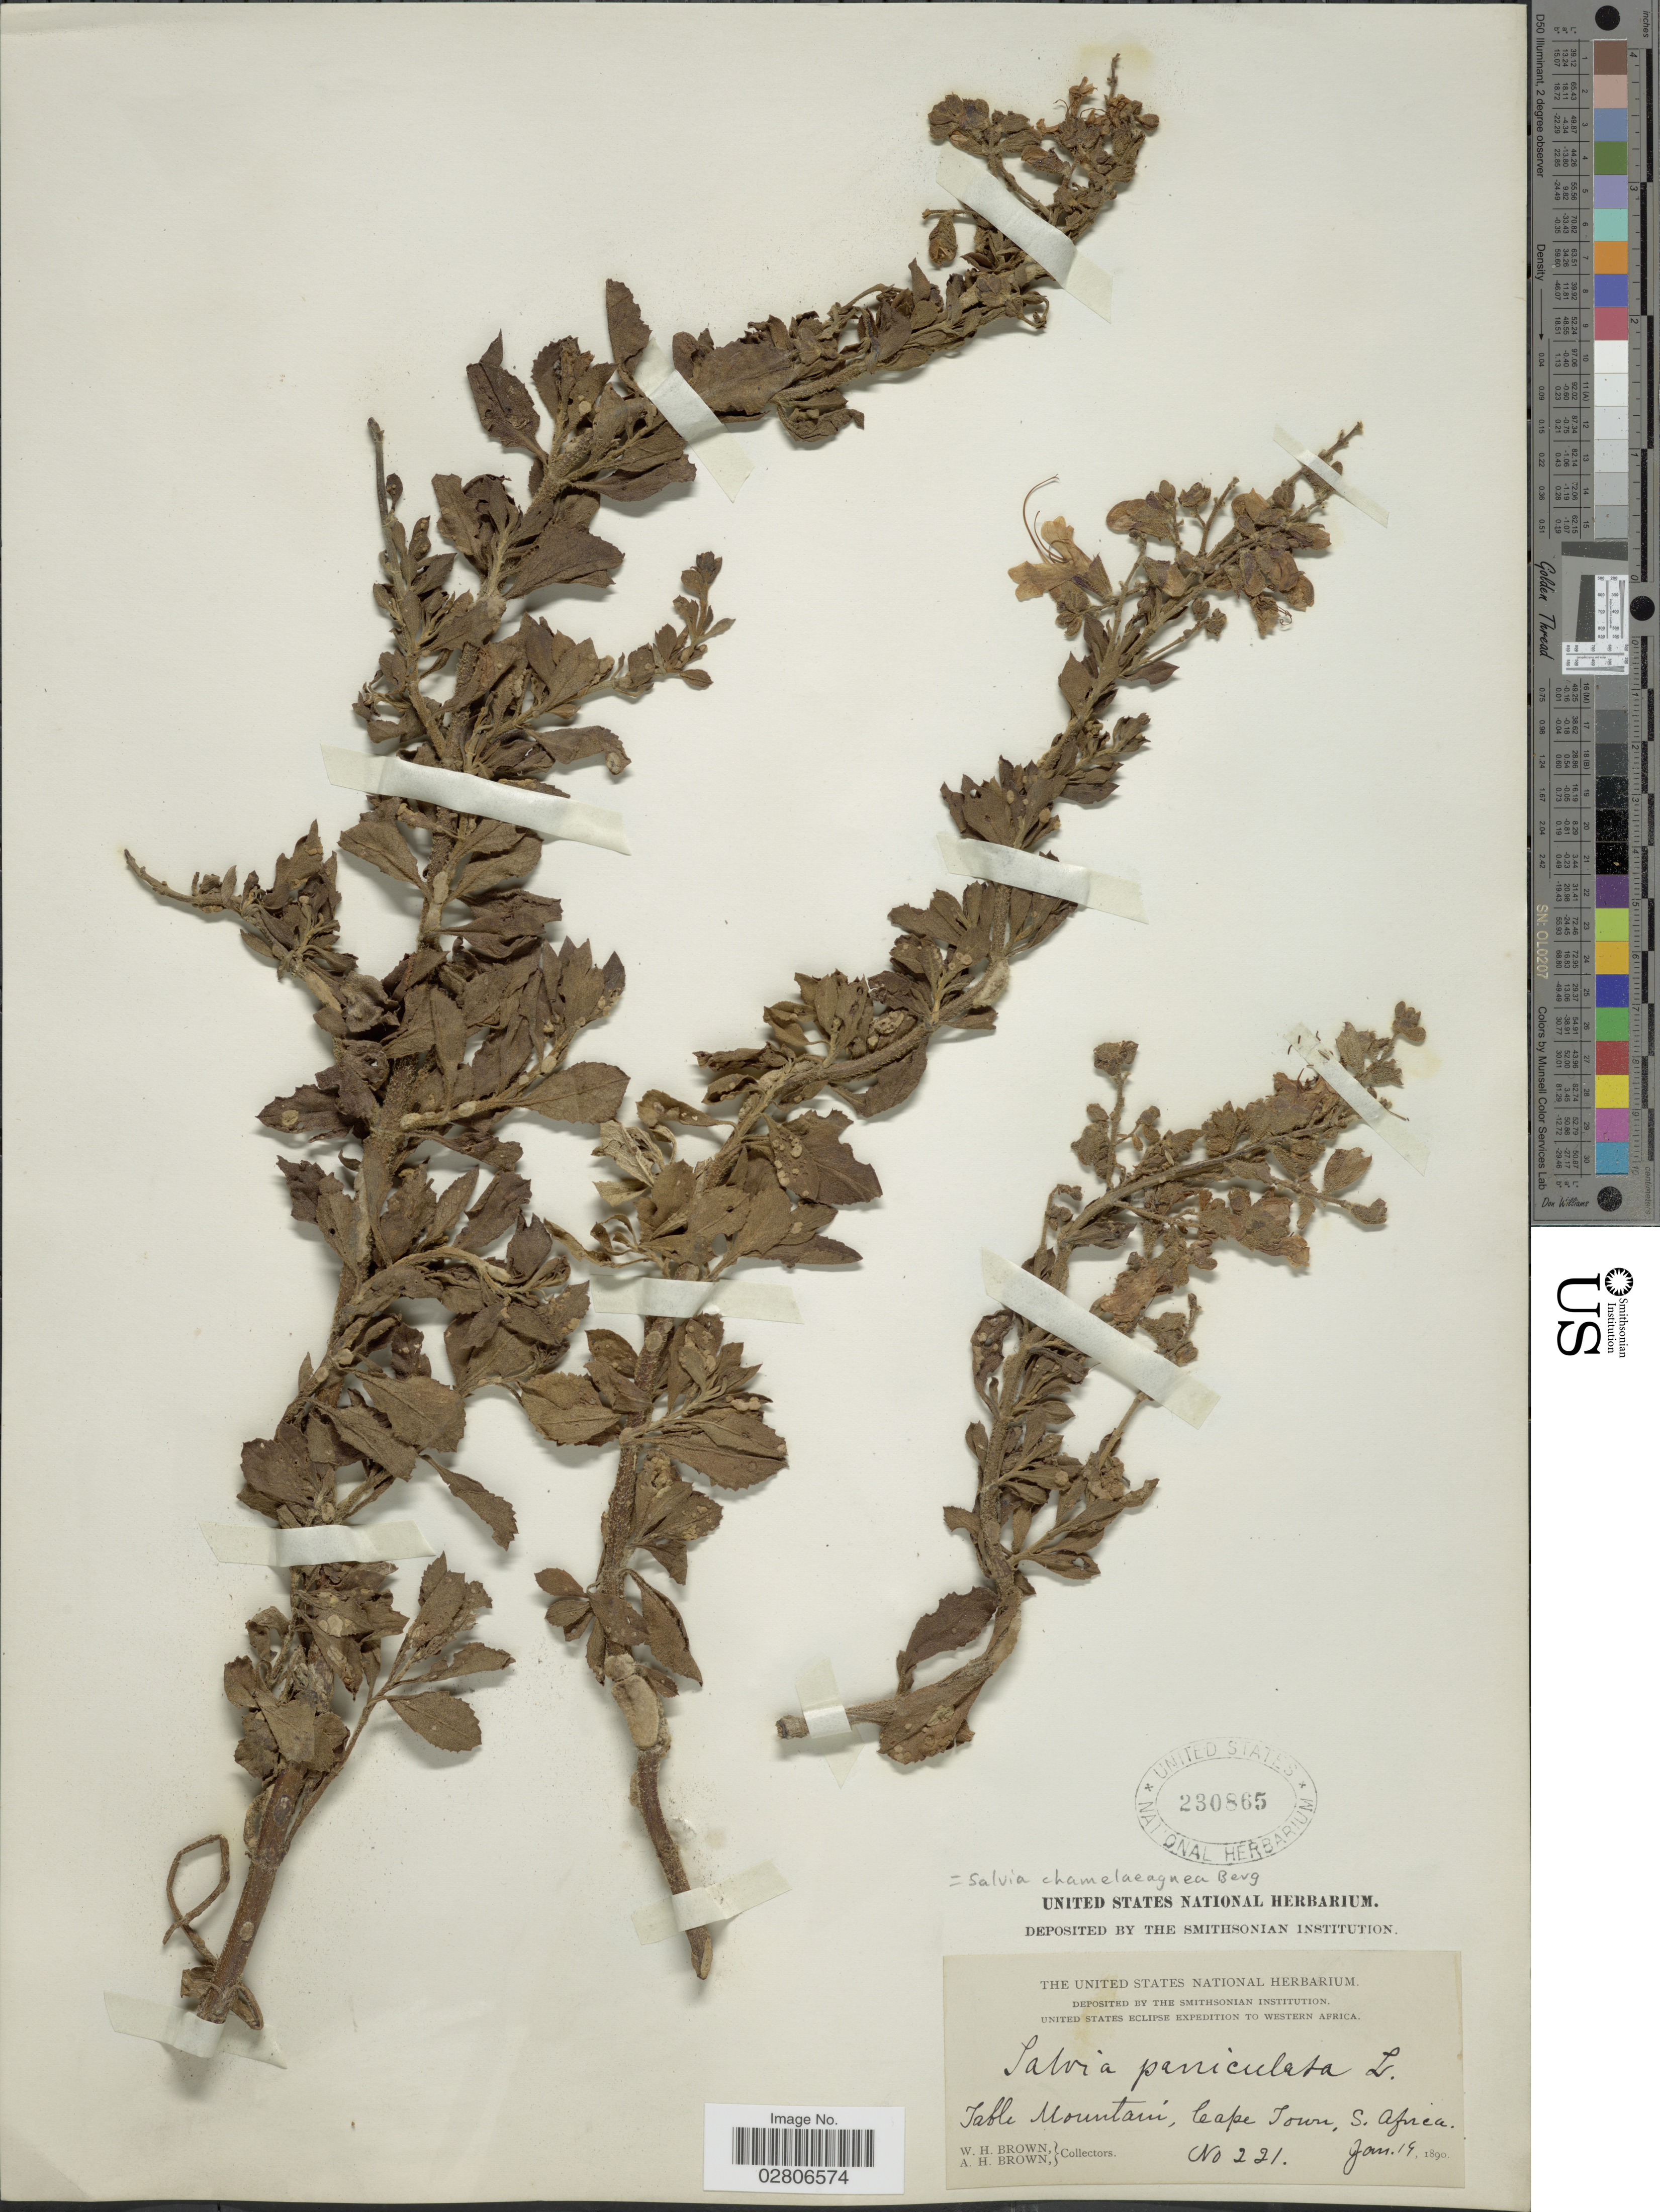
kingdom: Plantae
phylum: Tracheophyta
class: Magnoliopsida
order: Lamiales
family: Lamiaceae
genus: Salvia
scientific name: Salvia chamelaeagnea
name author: Berg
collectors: W. H. Brown & A. H. Brown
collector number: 221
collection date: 1890-01-14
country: South Africa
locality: Western Africa, Table Mountain, Cape Town, S. Africa.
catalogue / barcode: US 230865